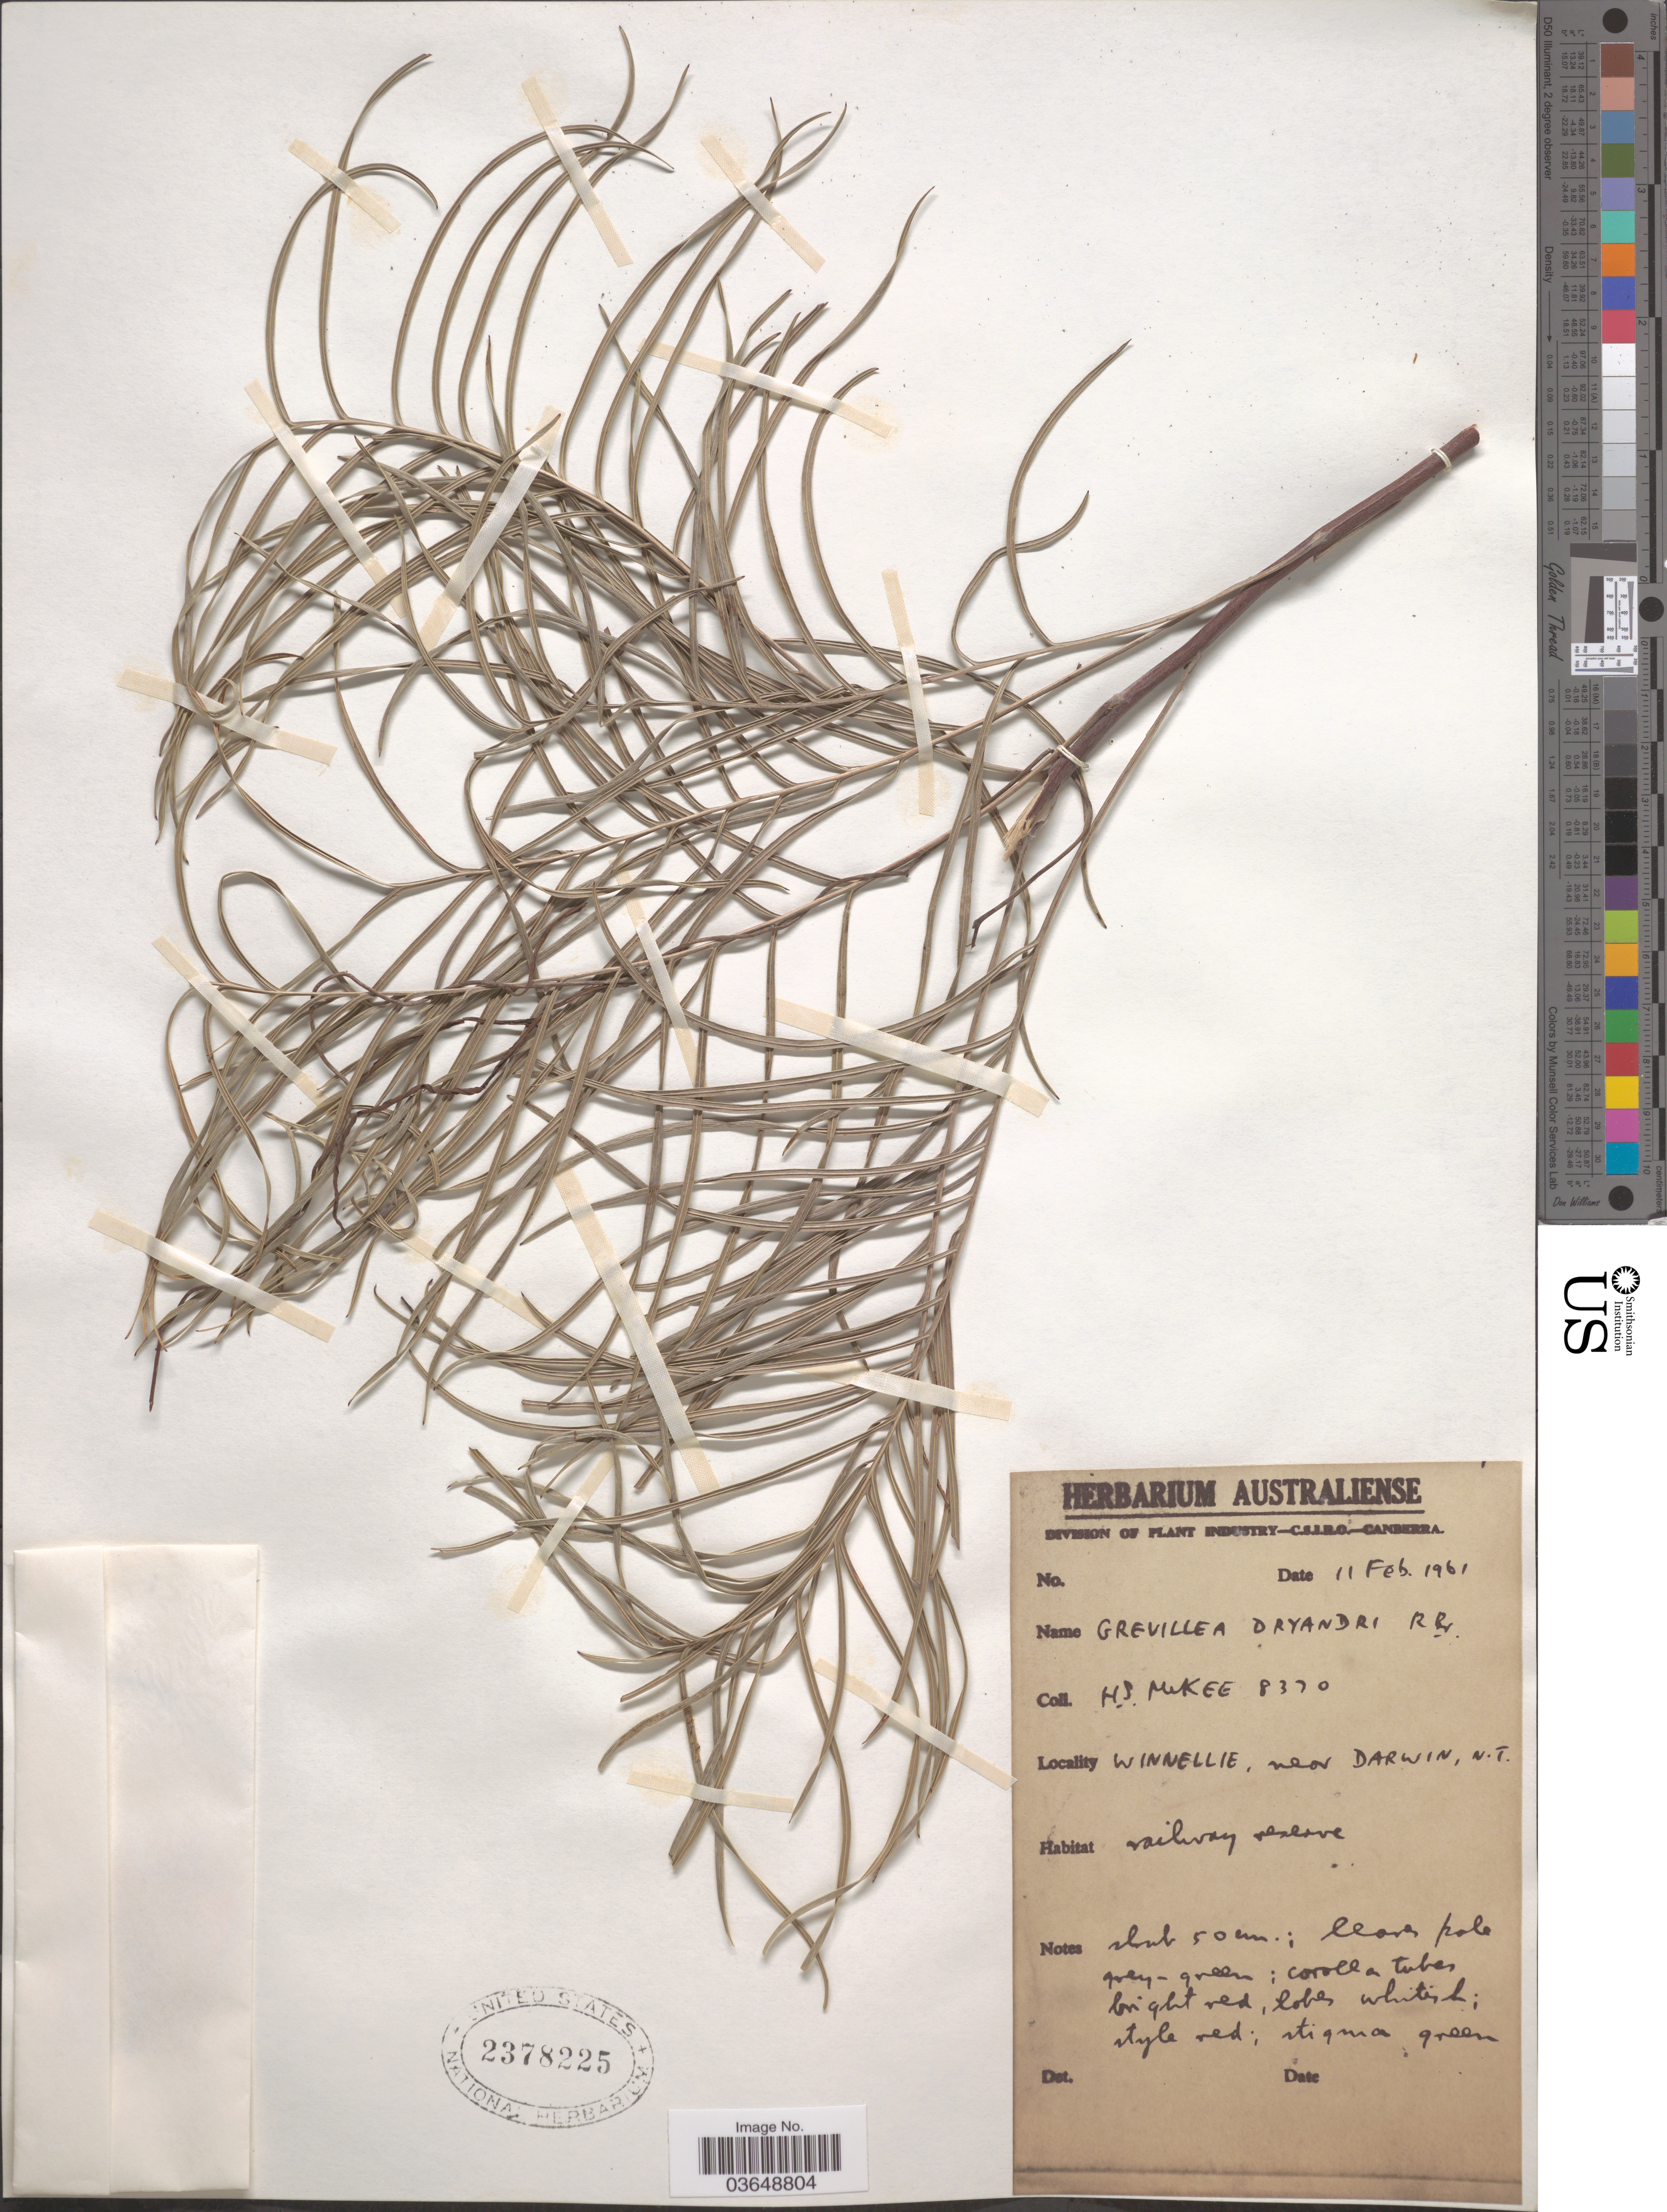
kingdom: Plantae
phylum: Tracheophyta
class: Magnoliopsida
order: Proteales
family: Proteaceae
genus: Grevillea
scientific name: Grevillea dryandri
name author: R. Br.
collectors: H. S. McKee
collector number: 8370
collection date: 1961-02-11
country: Australia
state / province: Northern Territory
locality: Winnellie, near Darwin. Railway reserve.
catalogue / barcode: US 2378225